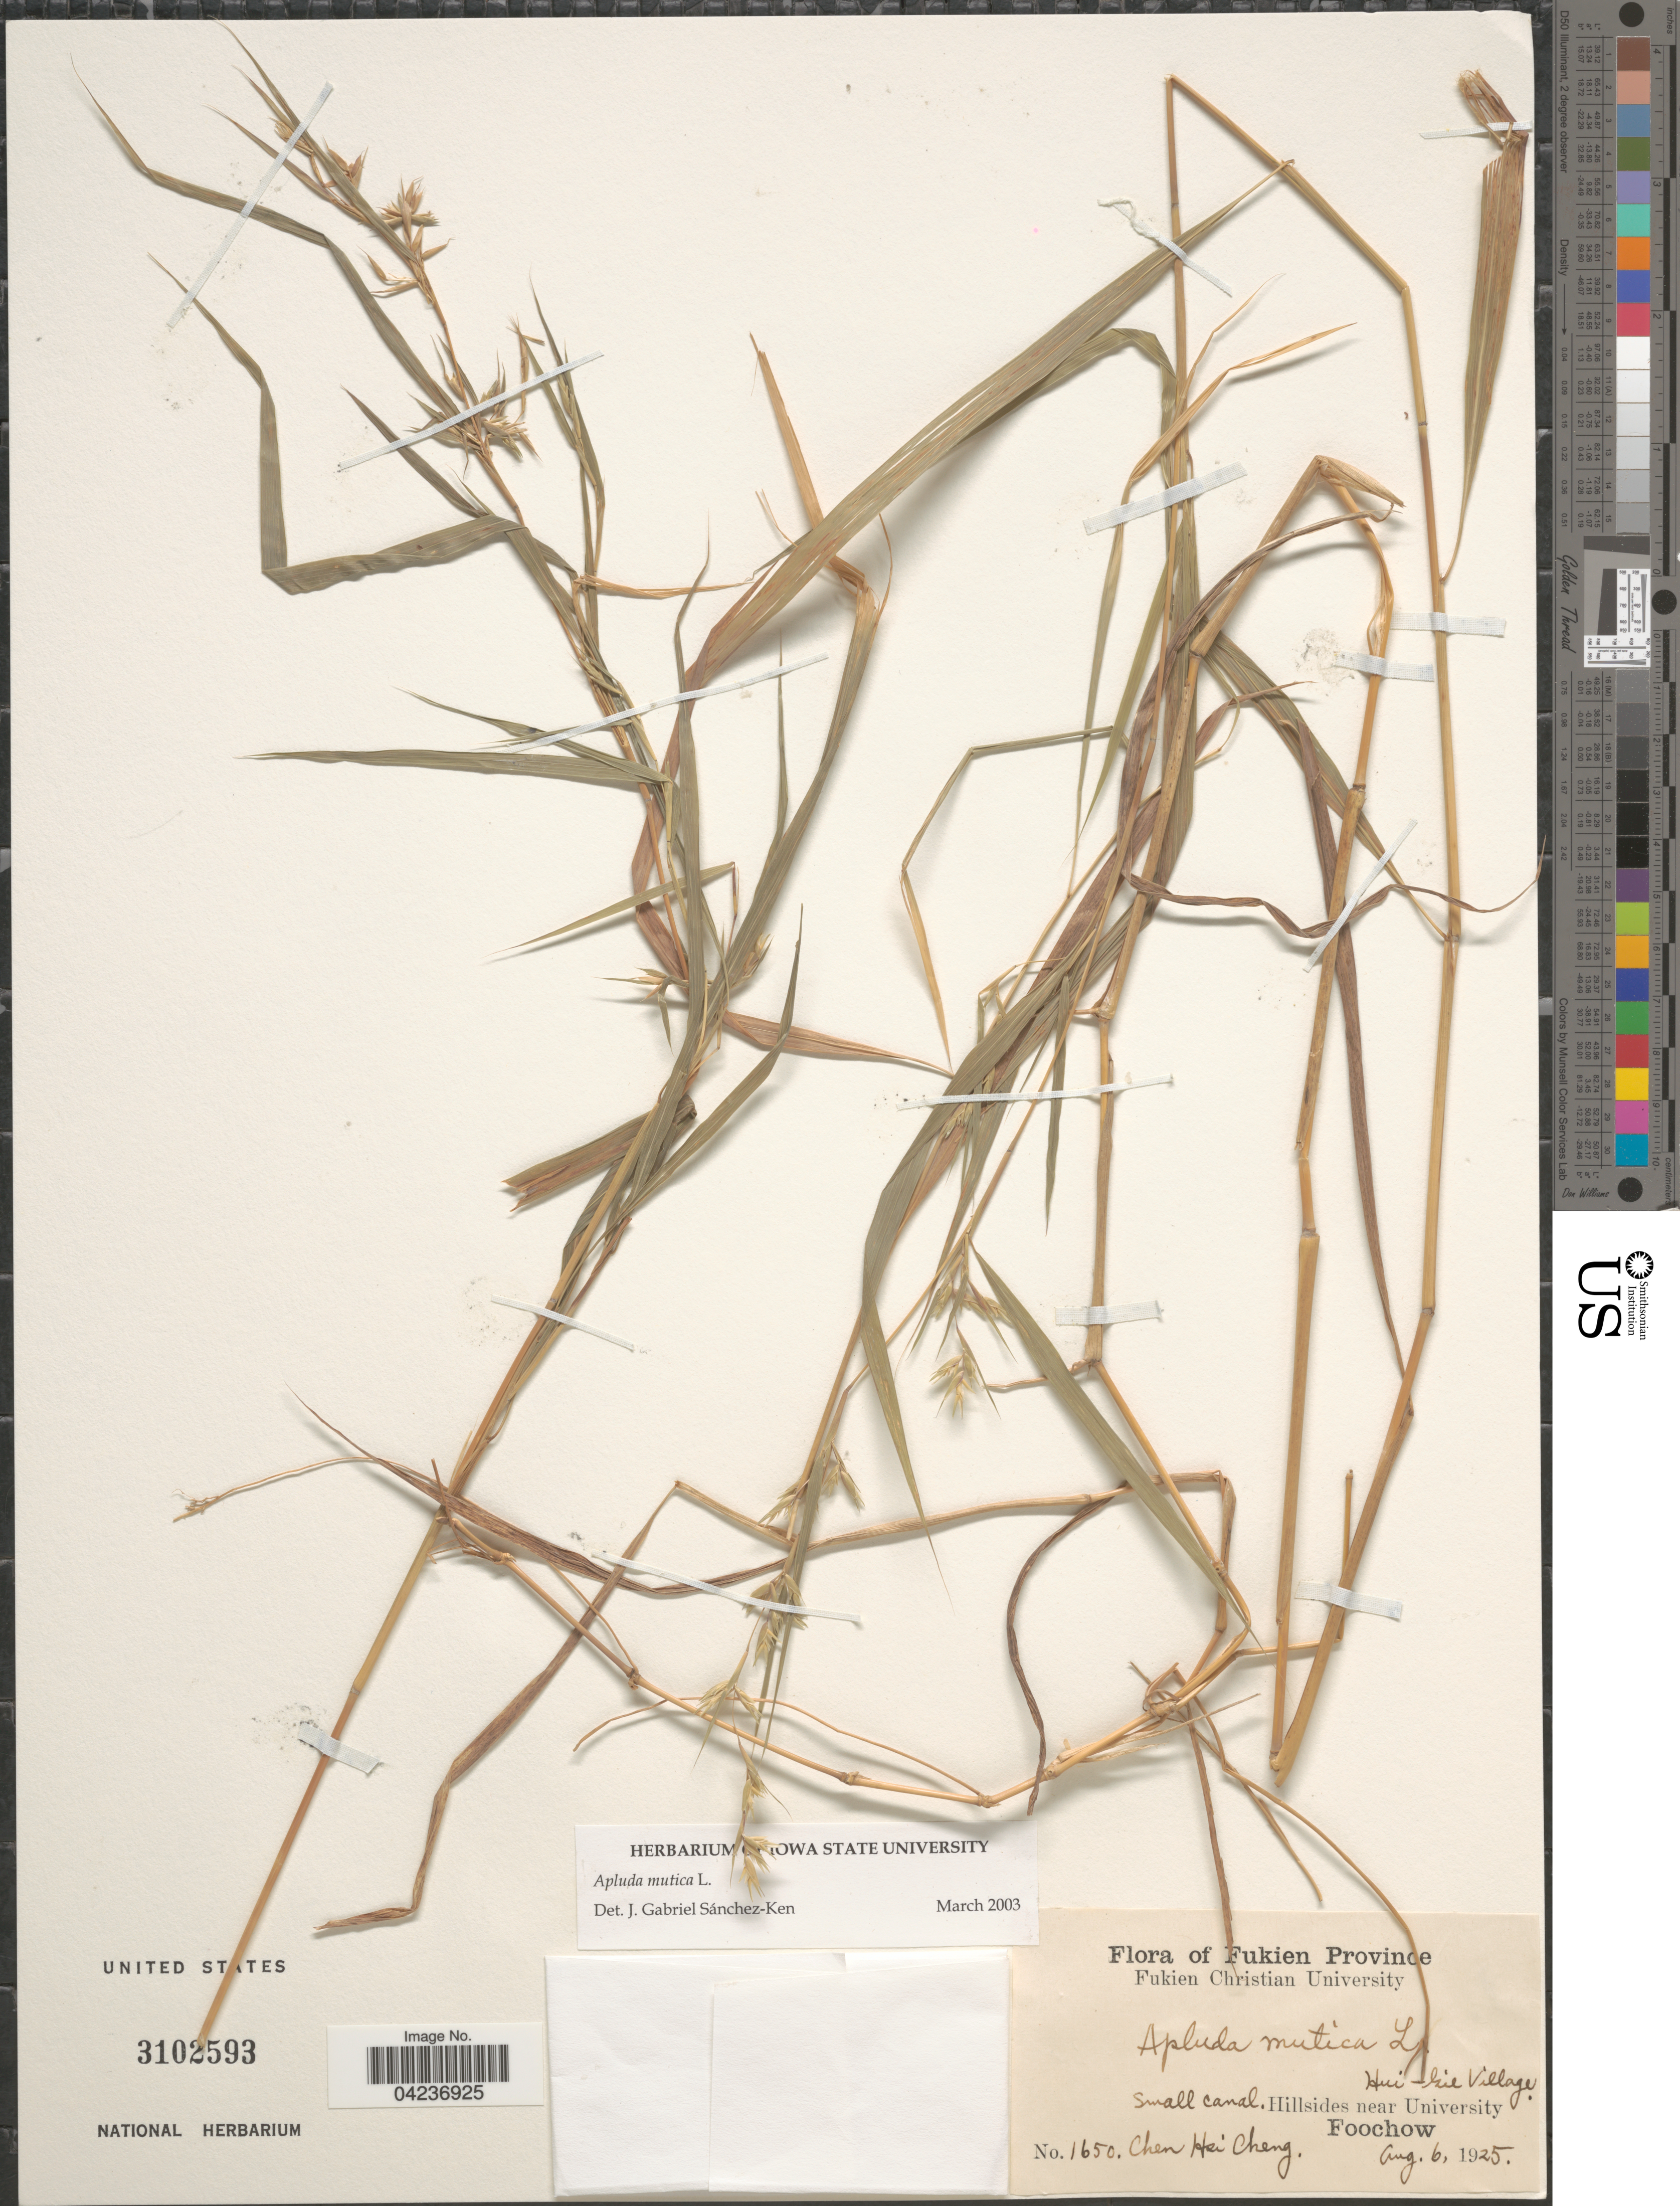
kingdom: Plantae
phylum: Tracheophyta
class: Liliopsida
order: Poales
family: Poaceae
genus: Apluda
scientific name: Apluda mutica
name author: L.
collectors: Chen Hsi Cheng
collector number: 1650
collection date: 1925-08-06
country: China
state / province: Fujian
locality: Fukien Province. Hui-Gie Village. Hillsides near University. Foochow.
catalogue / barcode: US 3102593